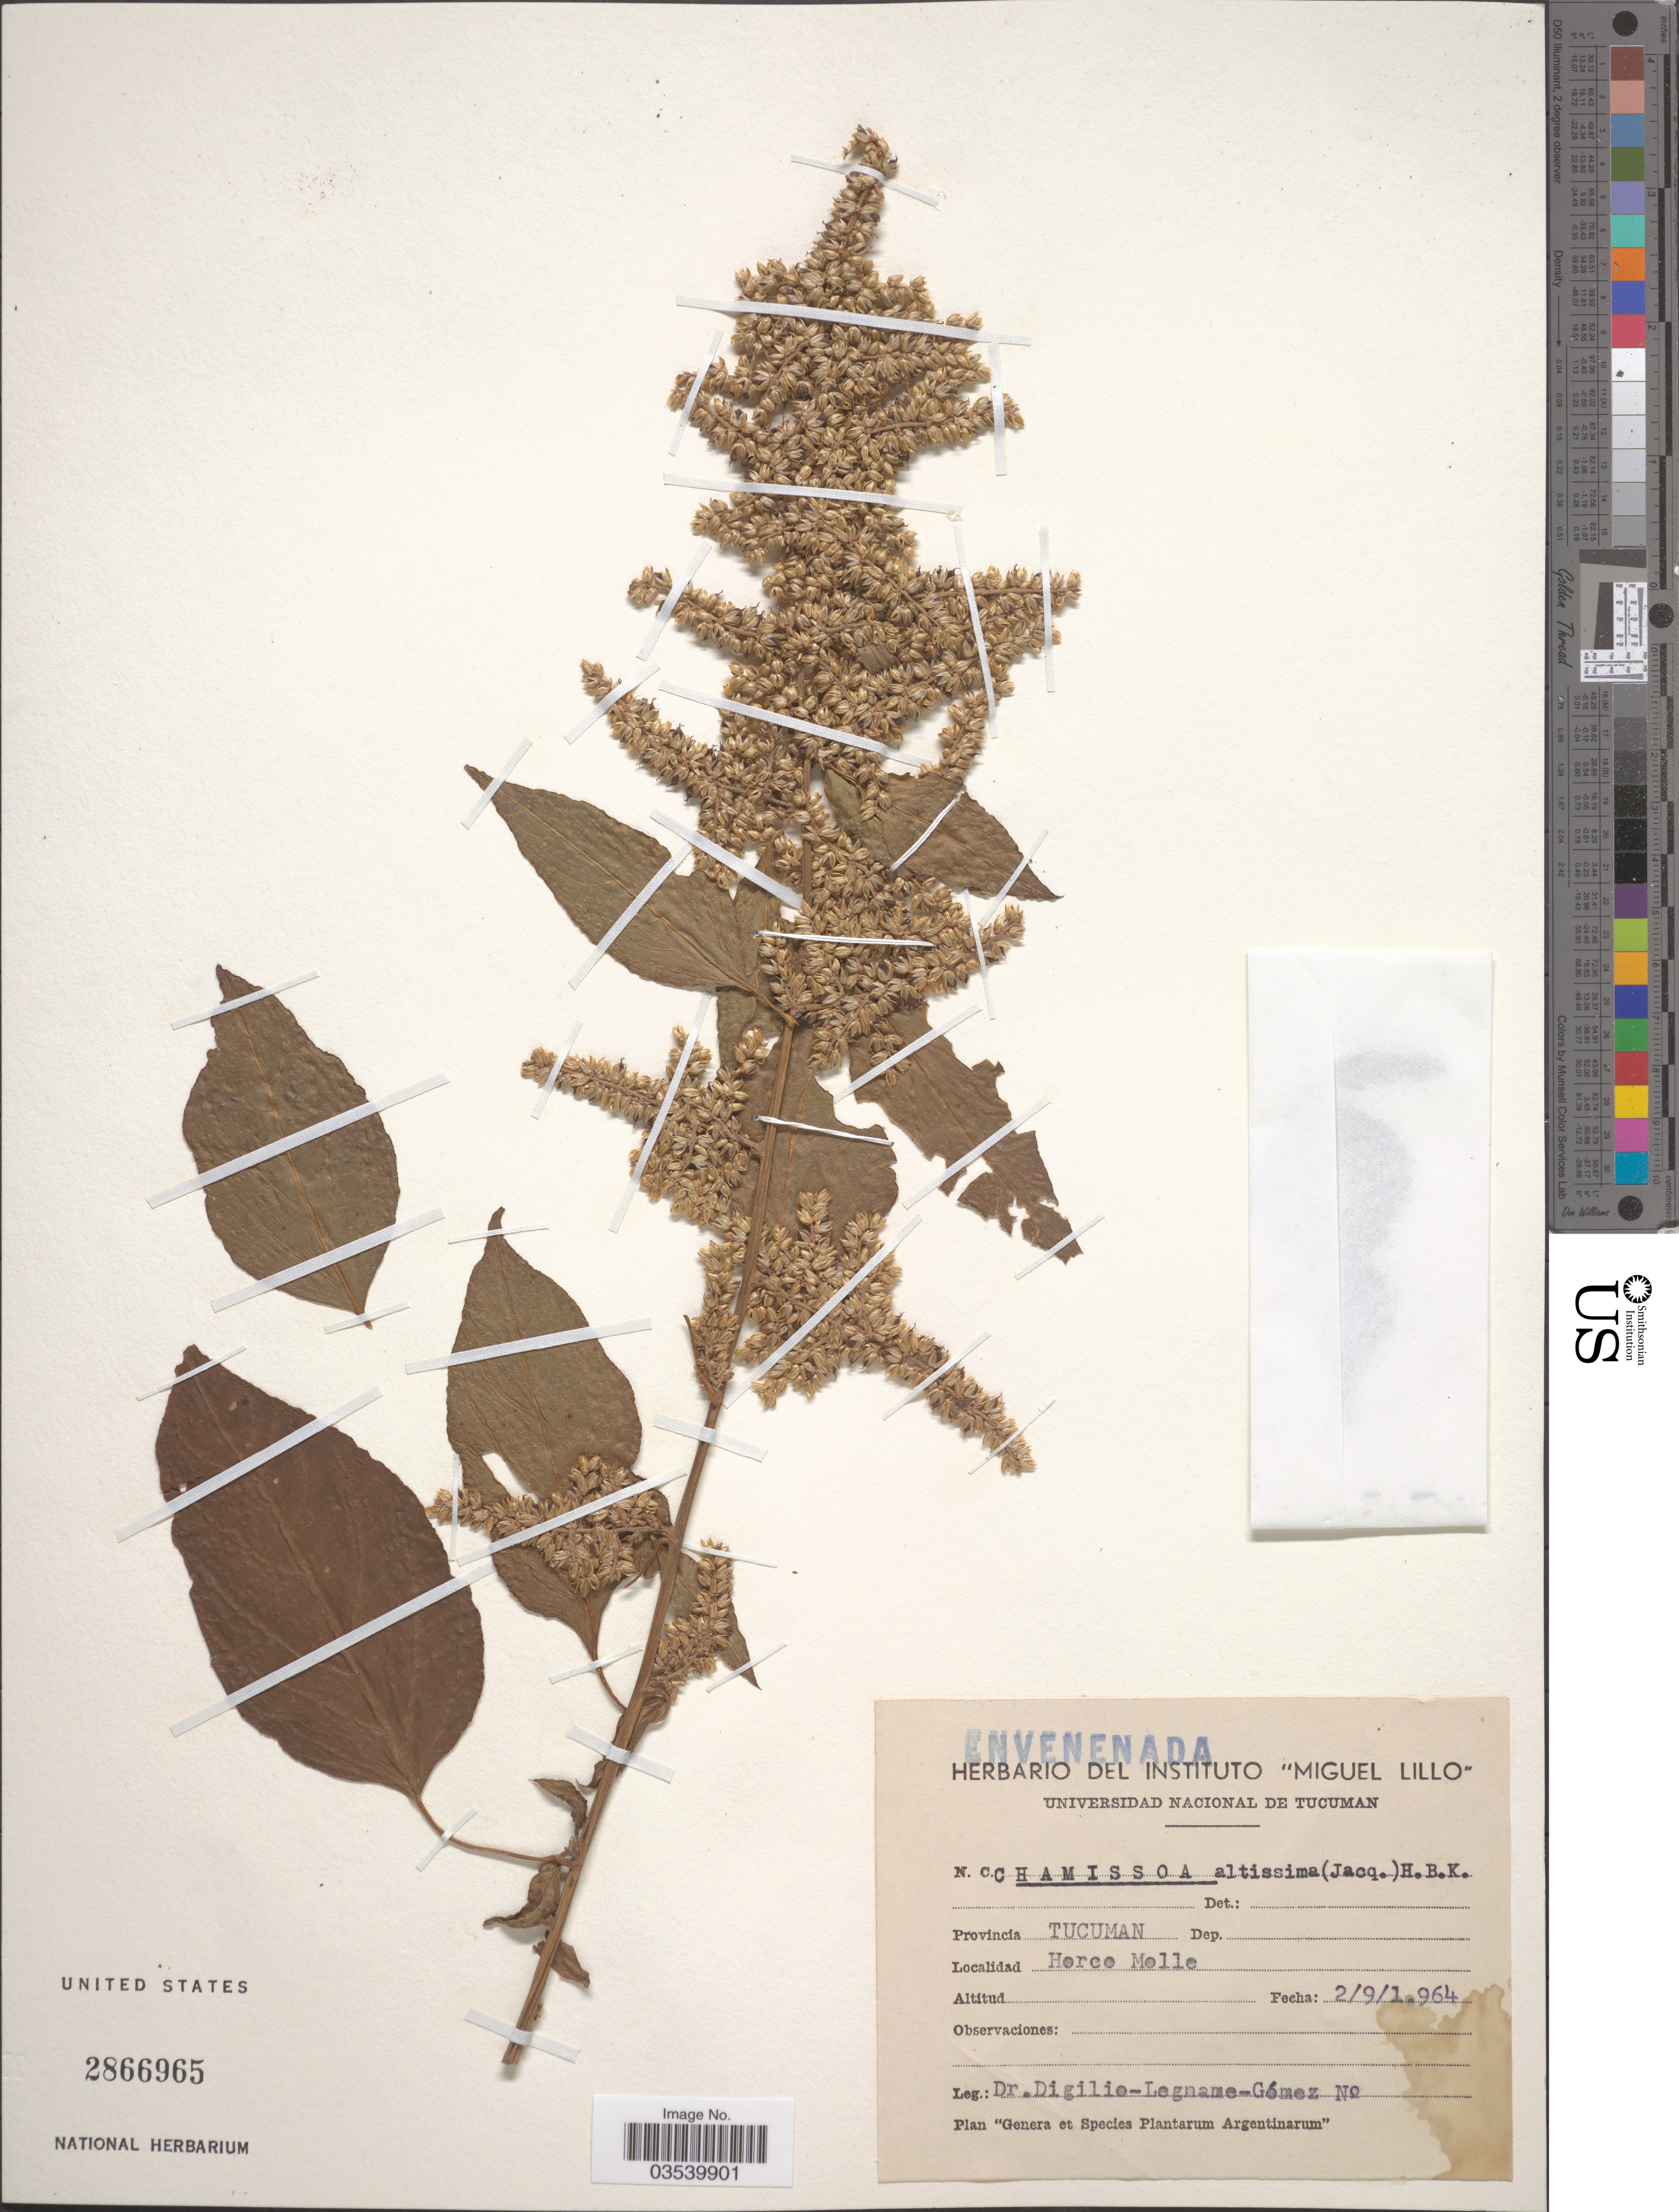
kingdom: Plantae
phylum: Tracheophyta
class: Magnoliopsida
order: Caryophyllales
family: Amaranthaceae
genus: Chamissoa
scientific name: Chamissoa altissima var. altissima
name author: (Jacq.) Kunth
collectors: Digilio, -. Legname & Gomez, --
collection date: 1964-09-02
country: Argentina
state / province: Tucuman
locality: Horco Molle.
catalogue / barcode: US 2866965